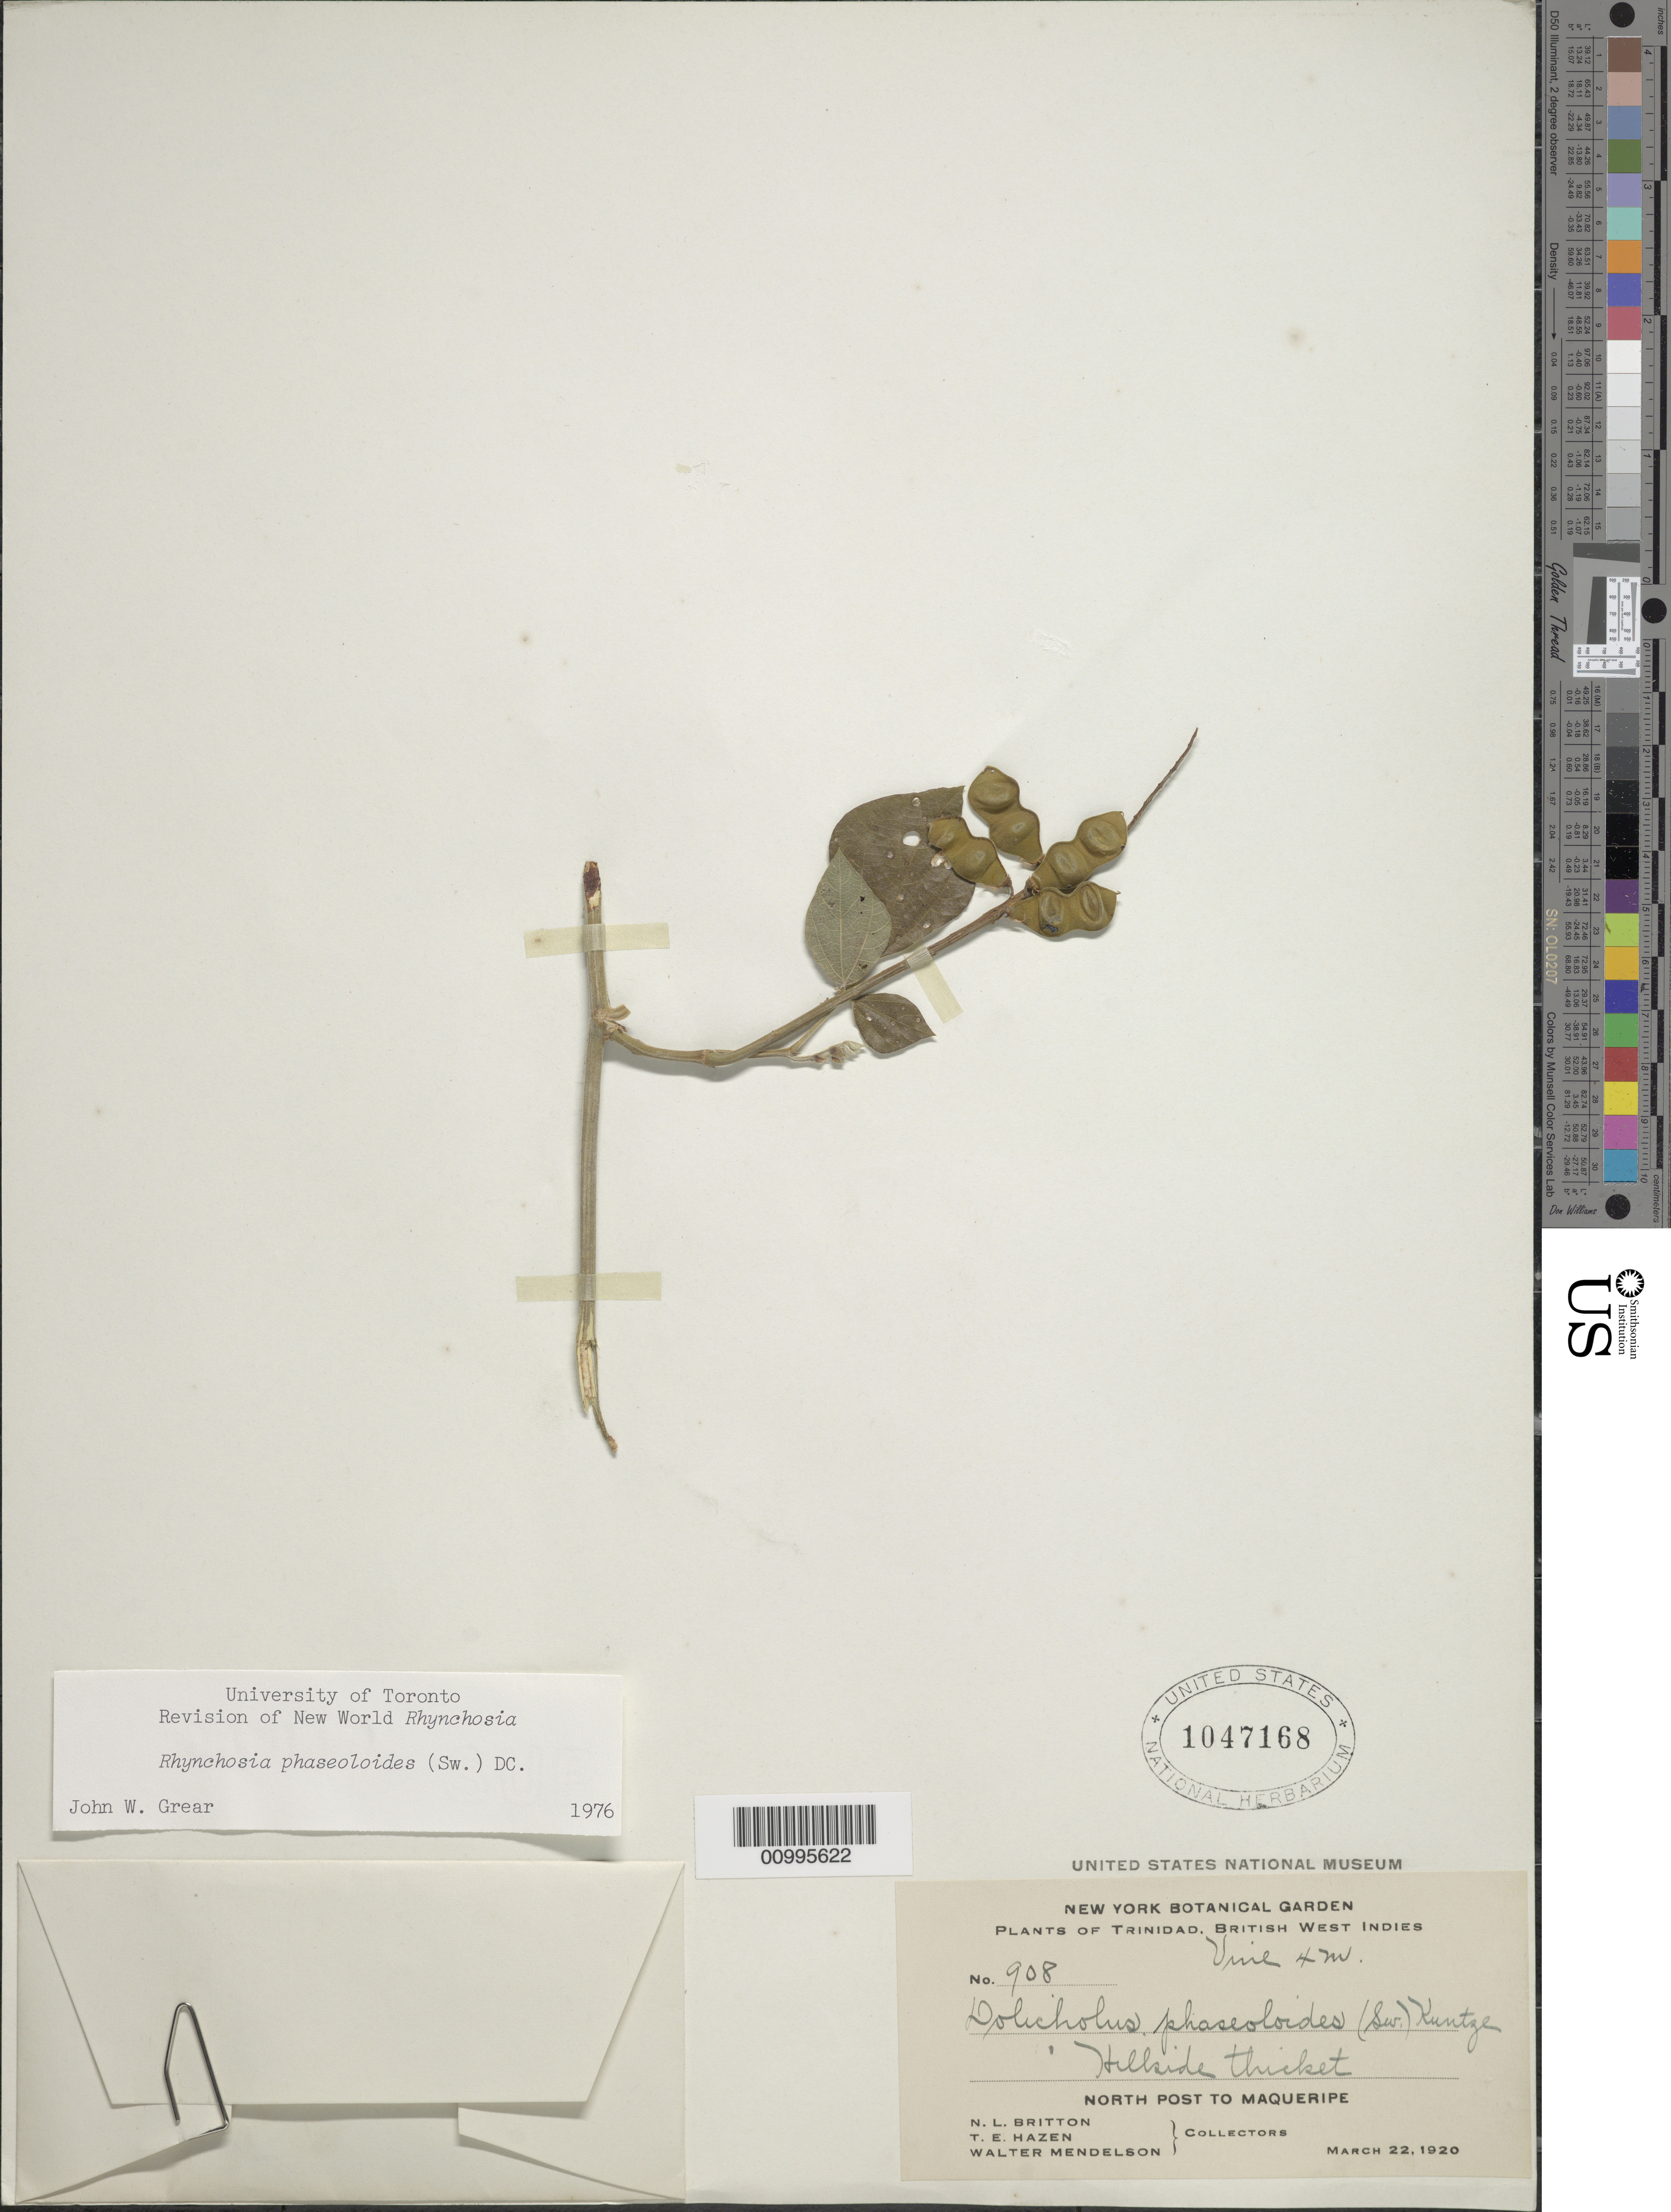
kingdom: Plantae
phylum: Tracheophyta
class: Magnoliopsida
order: Fabales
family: Fabaceae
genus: Rhynchosia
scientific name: Rhynchosia phaseoloides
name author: (Sw.) DC.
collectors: N. Britton, T. E. Hazen & W. Mendelson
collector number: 908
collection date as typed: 22 Mar 1920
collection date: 1920-03-22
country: Trinidad and Tobago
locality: Hillside thicket. North post to Maqueripe.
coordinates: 0 N, 0 E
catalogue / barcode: US 1047168